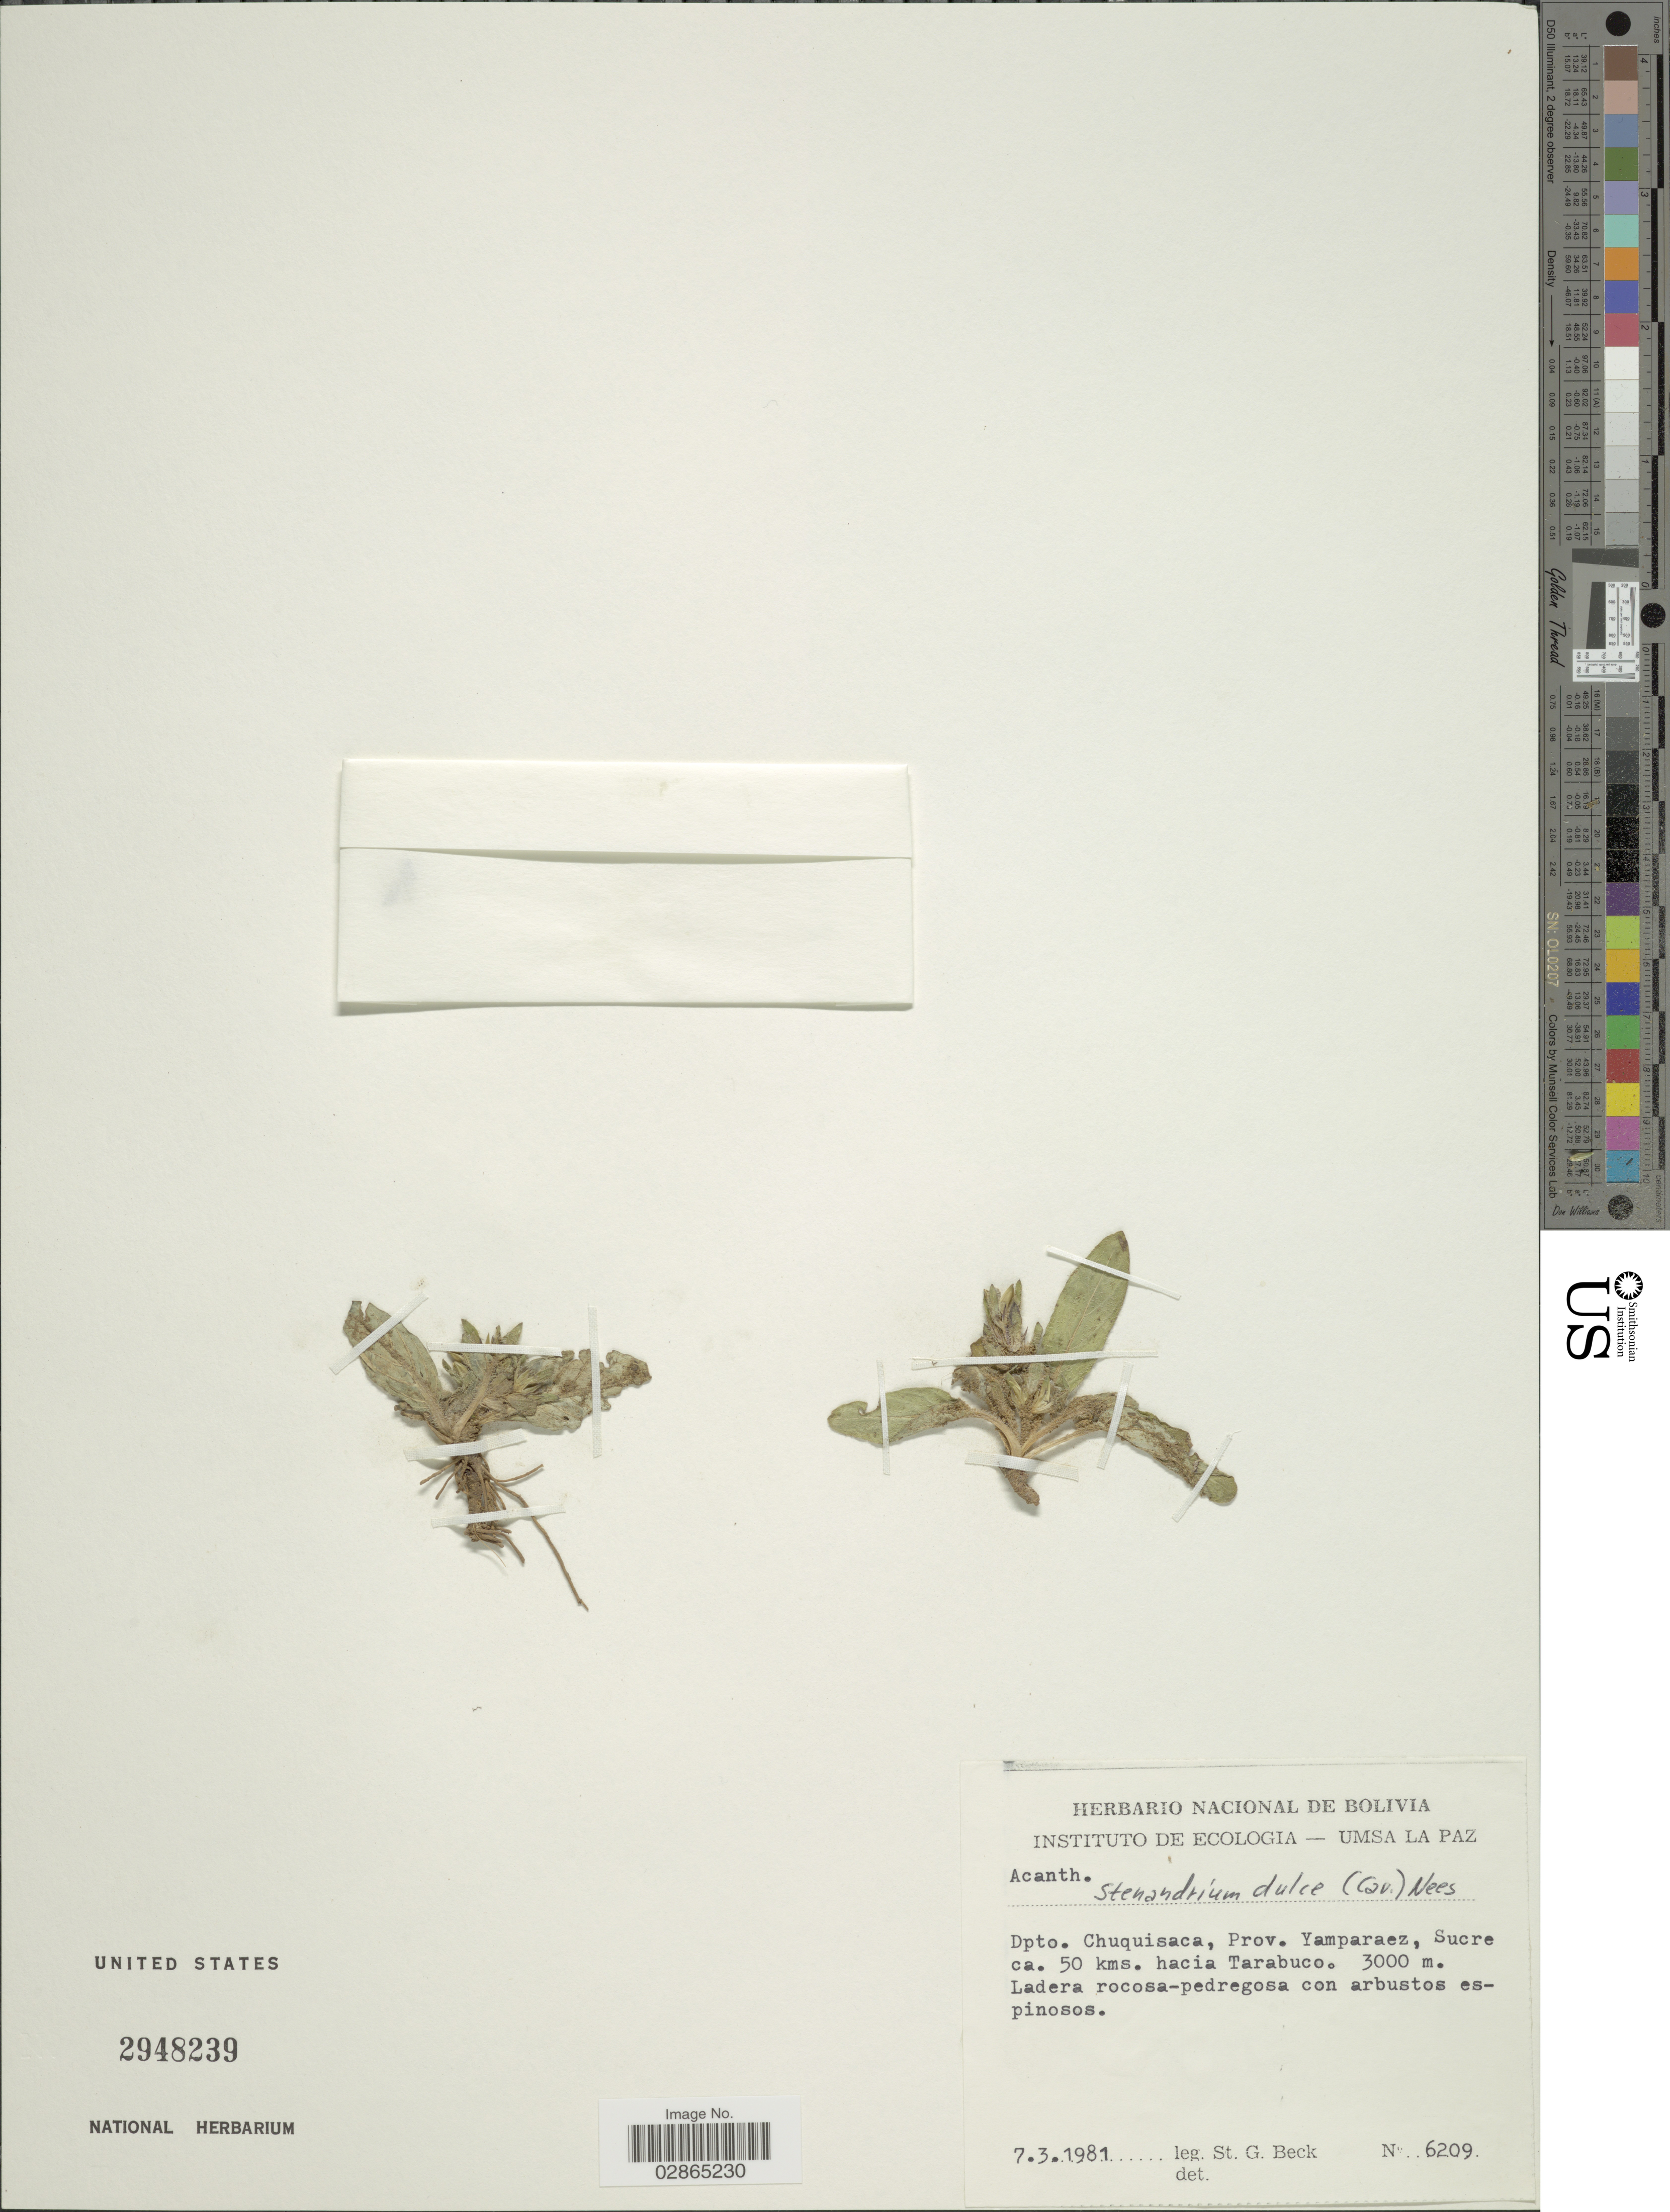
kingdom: Plantae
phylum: Tracheophyta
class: Magnoliopsida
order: Lamiales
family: Acanthaceae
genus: Stenandrium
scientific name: Stenandrium dulce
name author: (Cav.) Nees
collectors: S. G. Beck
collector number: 6209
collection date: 1981-03-07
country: Bolivia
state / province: Chuquisaca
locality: Dpto. Chuquisaca, Prov. Yamparaez, Sucre ca. 50 kms. hacia Tarabuco.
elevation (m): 3000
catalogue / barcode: US 2948239